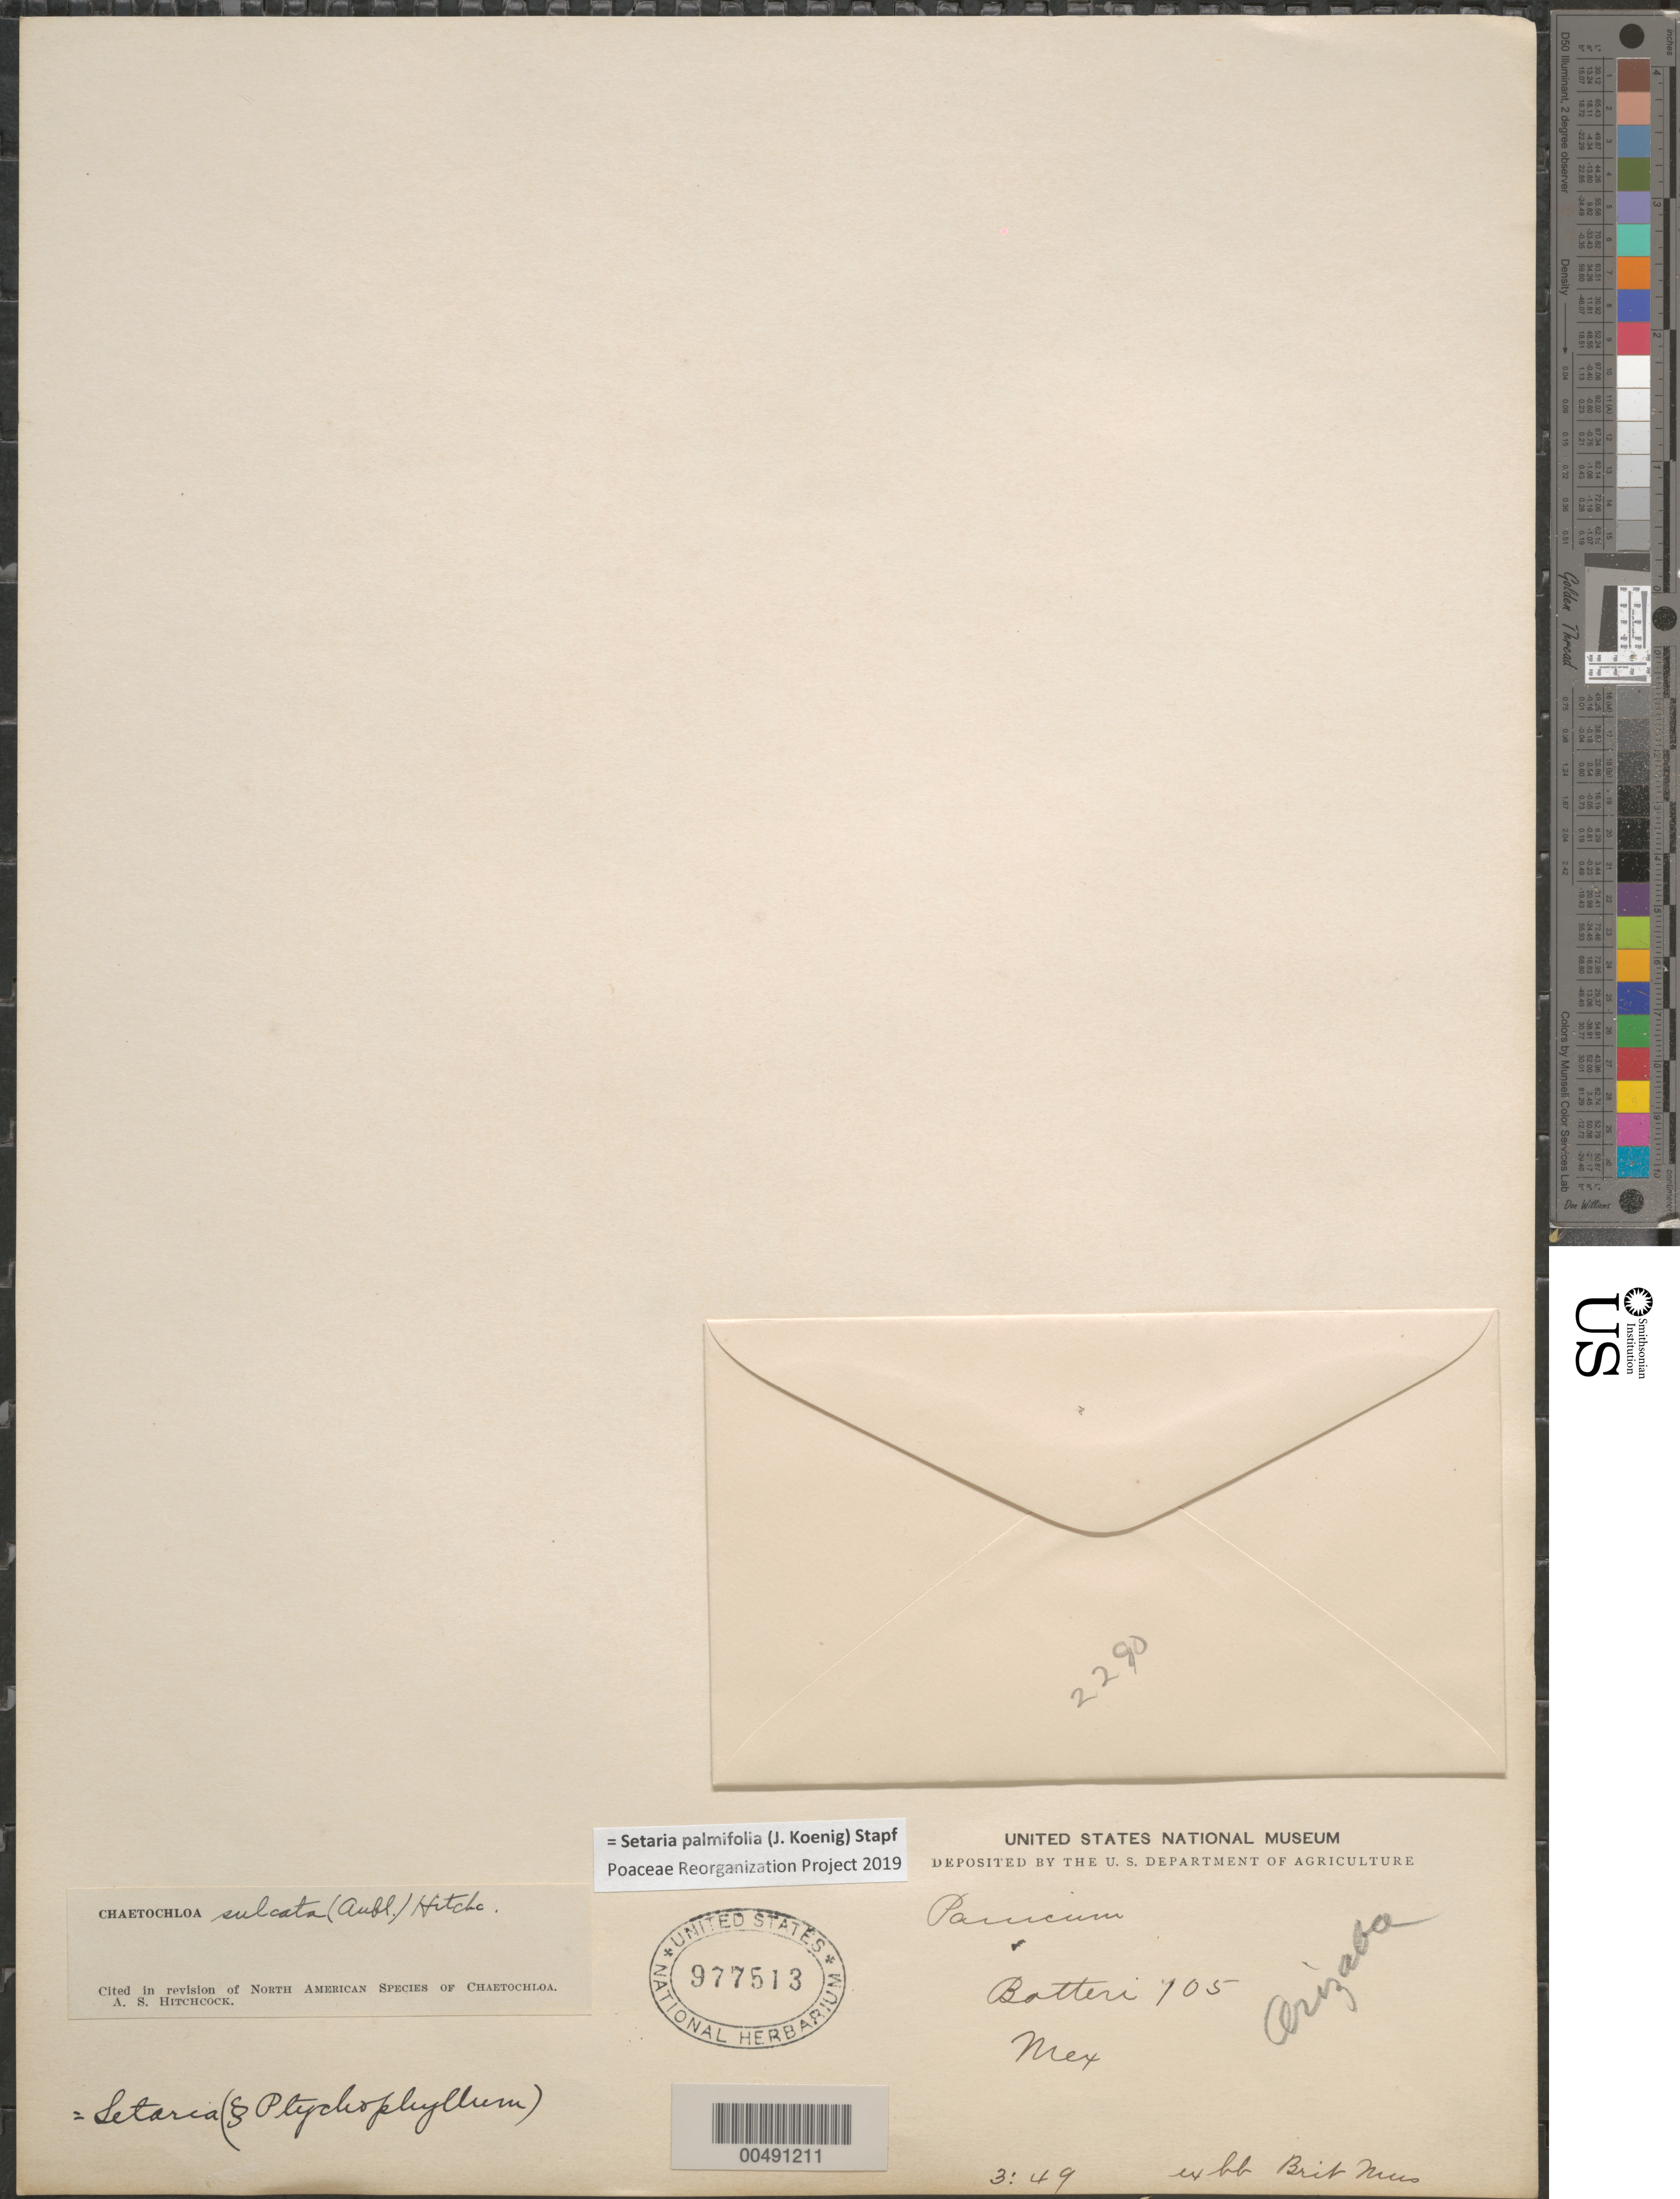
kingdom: Plantae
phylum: Tracheophyta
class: Liliopsida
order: Poales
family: Poaceae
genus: Setaria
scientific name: Setaria palmifolia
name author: (J. Koenig) Stapf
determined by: Poaceae Reorganization Project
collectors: -. Botteri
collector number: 105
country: Mexico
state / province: Veracruz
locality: Orizaba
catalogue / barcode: US 977513